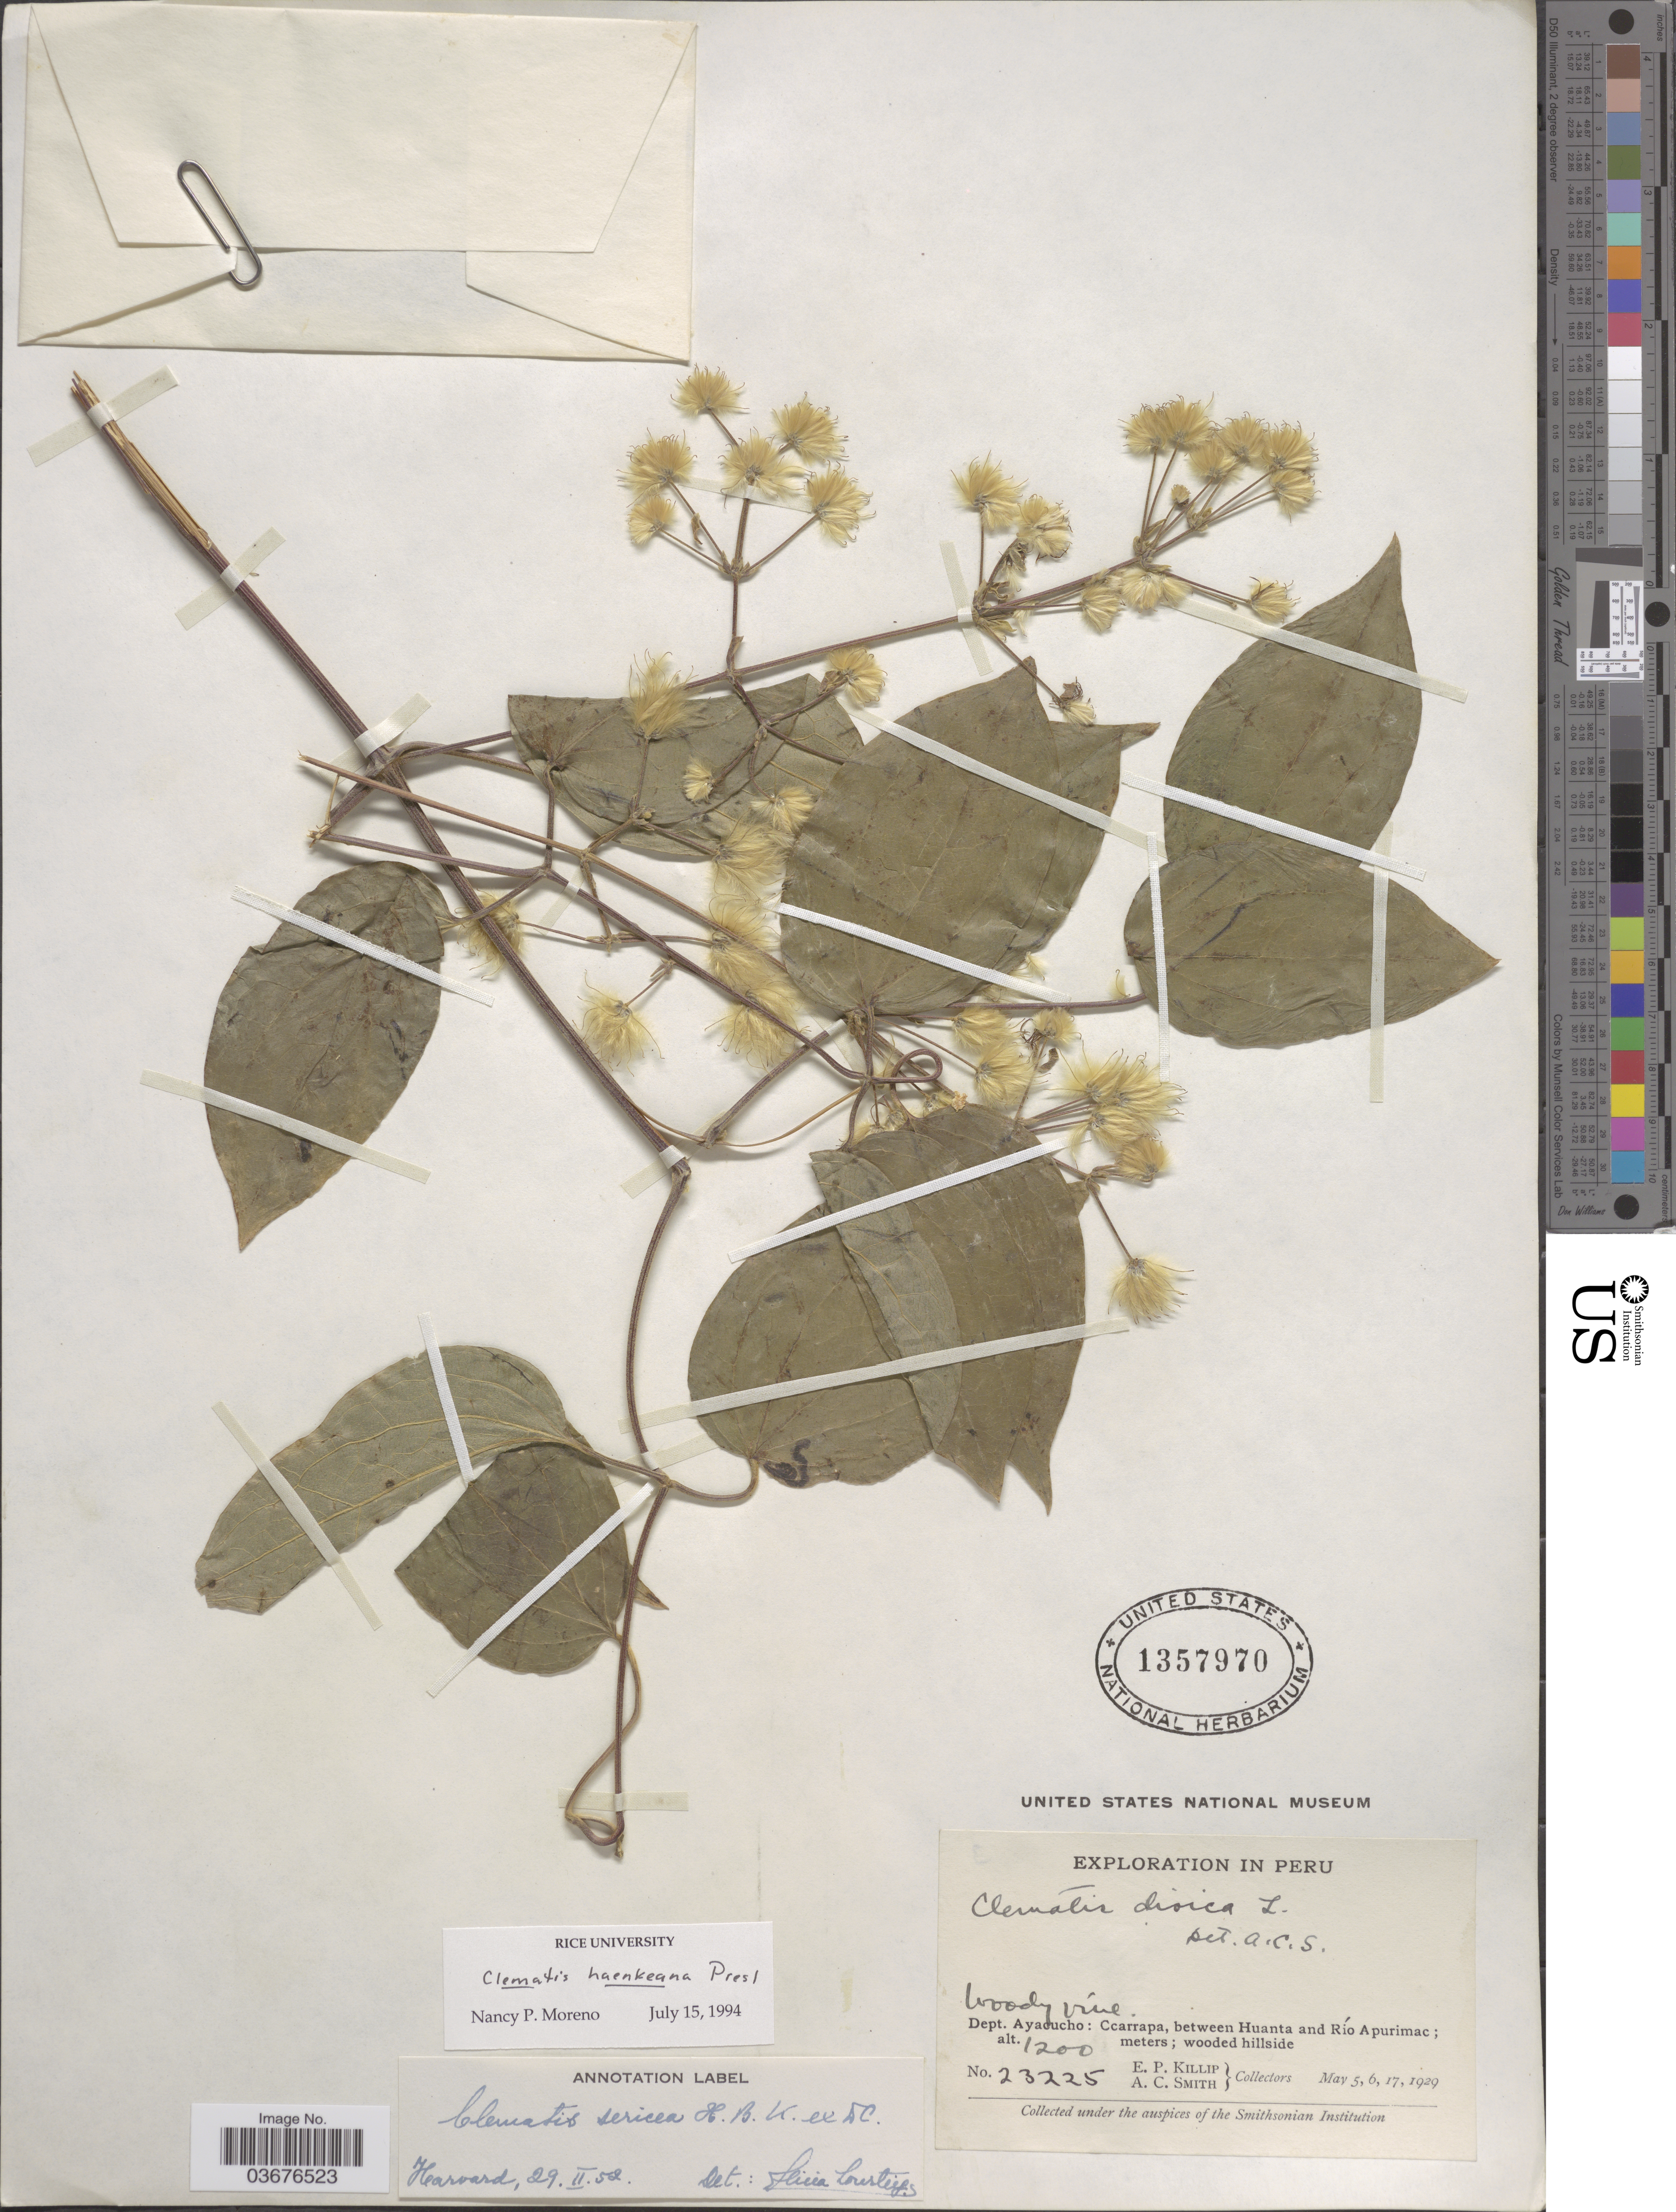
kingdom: Plantae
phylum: Tracheophyta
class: Magnoliopsida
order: Ranunculales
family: Ranunculaceae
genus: Clematis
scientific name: Clematis haenkeana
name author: C. Presl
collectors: E. P. Killip & A. C. Smith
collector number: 23225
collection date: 1929-05-05/1929-05-17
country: Peru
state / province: Ayacucho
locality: Dept. Ayacucho: Ccarrapa, between Huanta and Río Apurimac.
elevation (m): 1200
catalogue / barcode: US 1357970